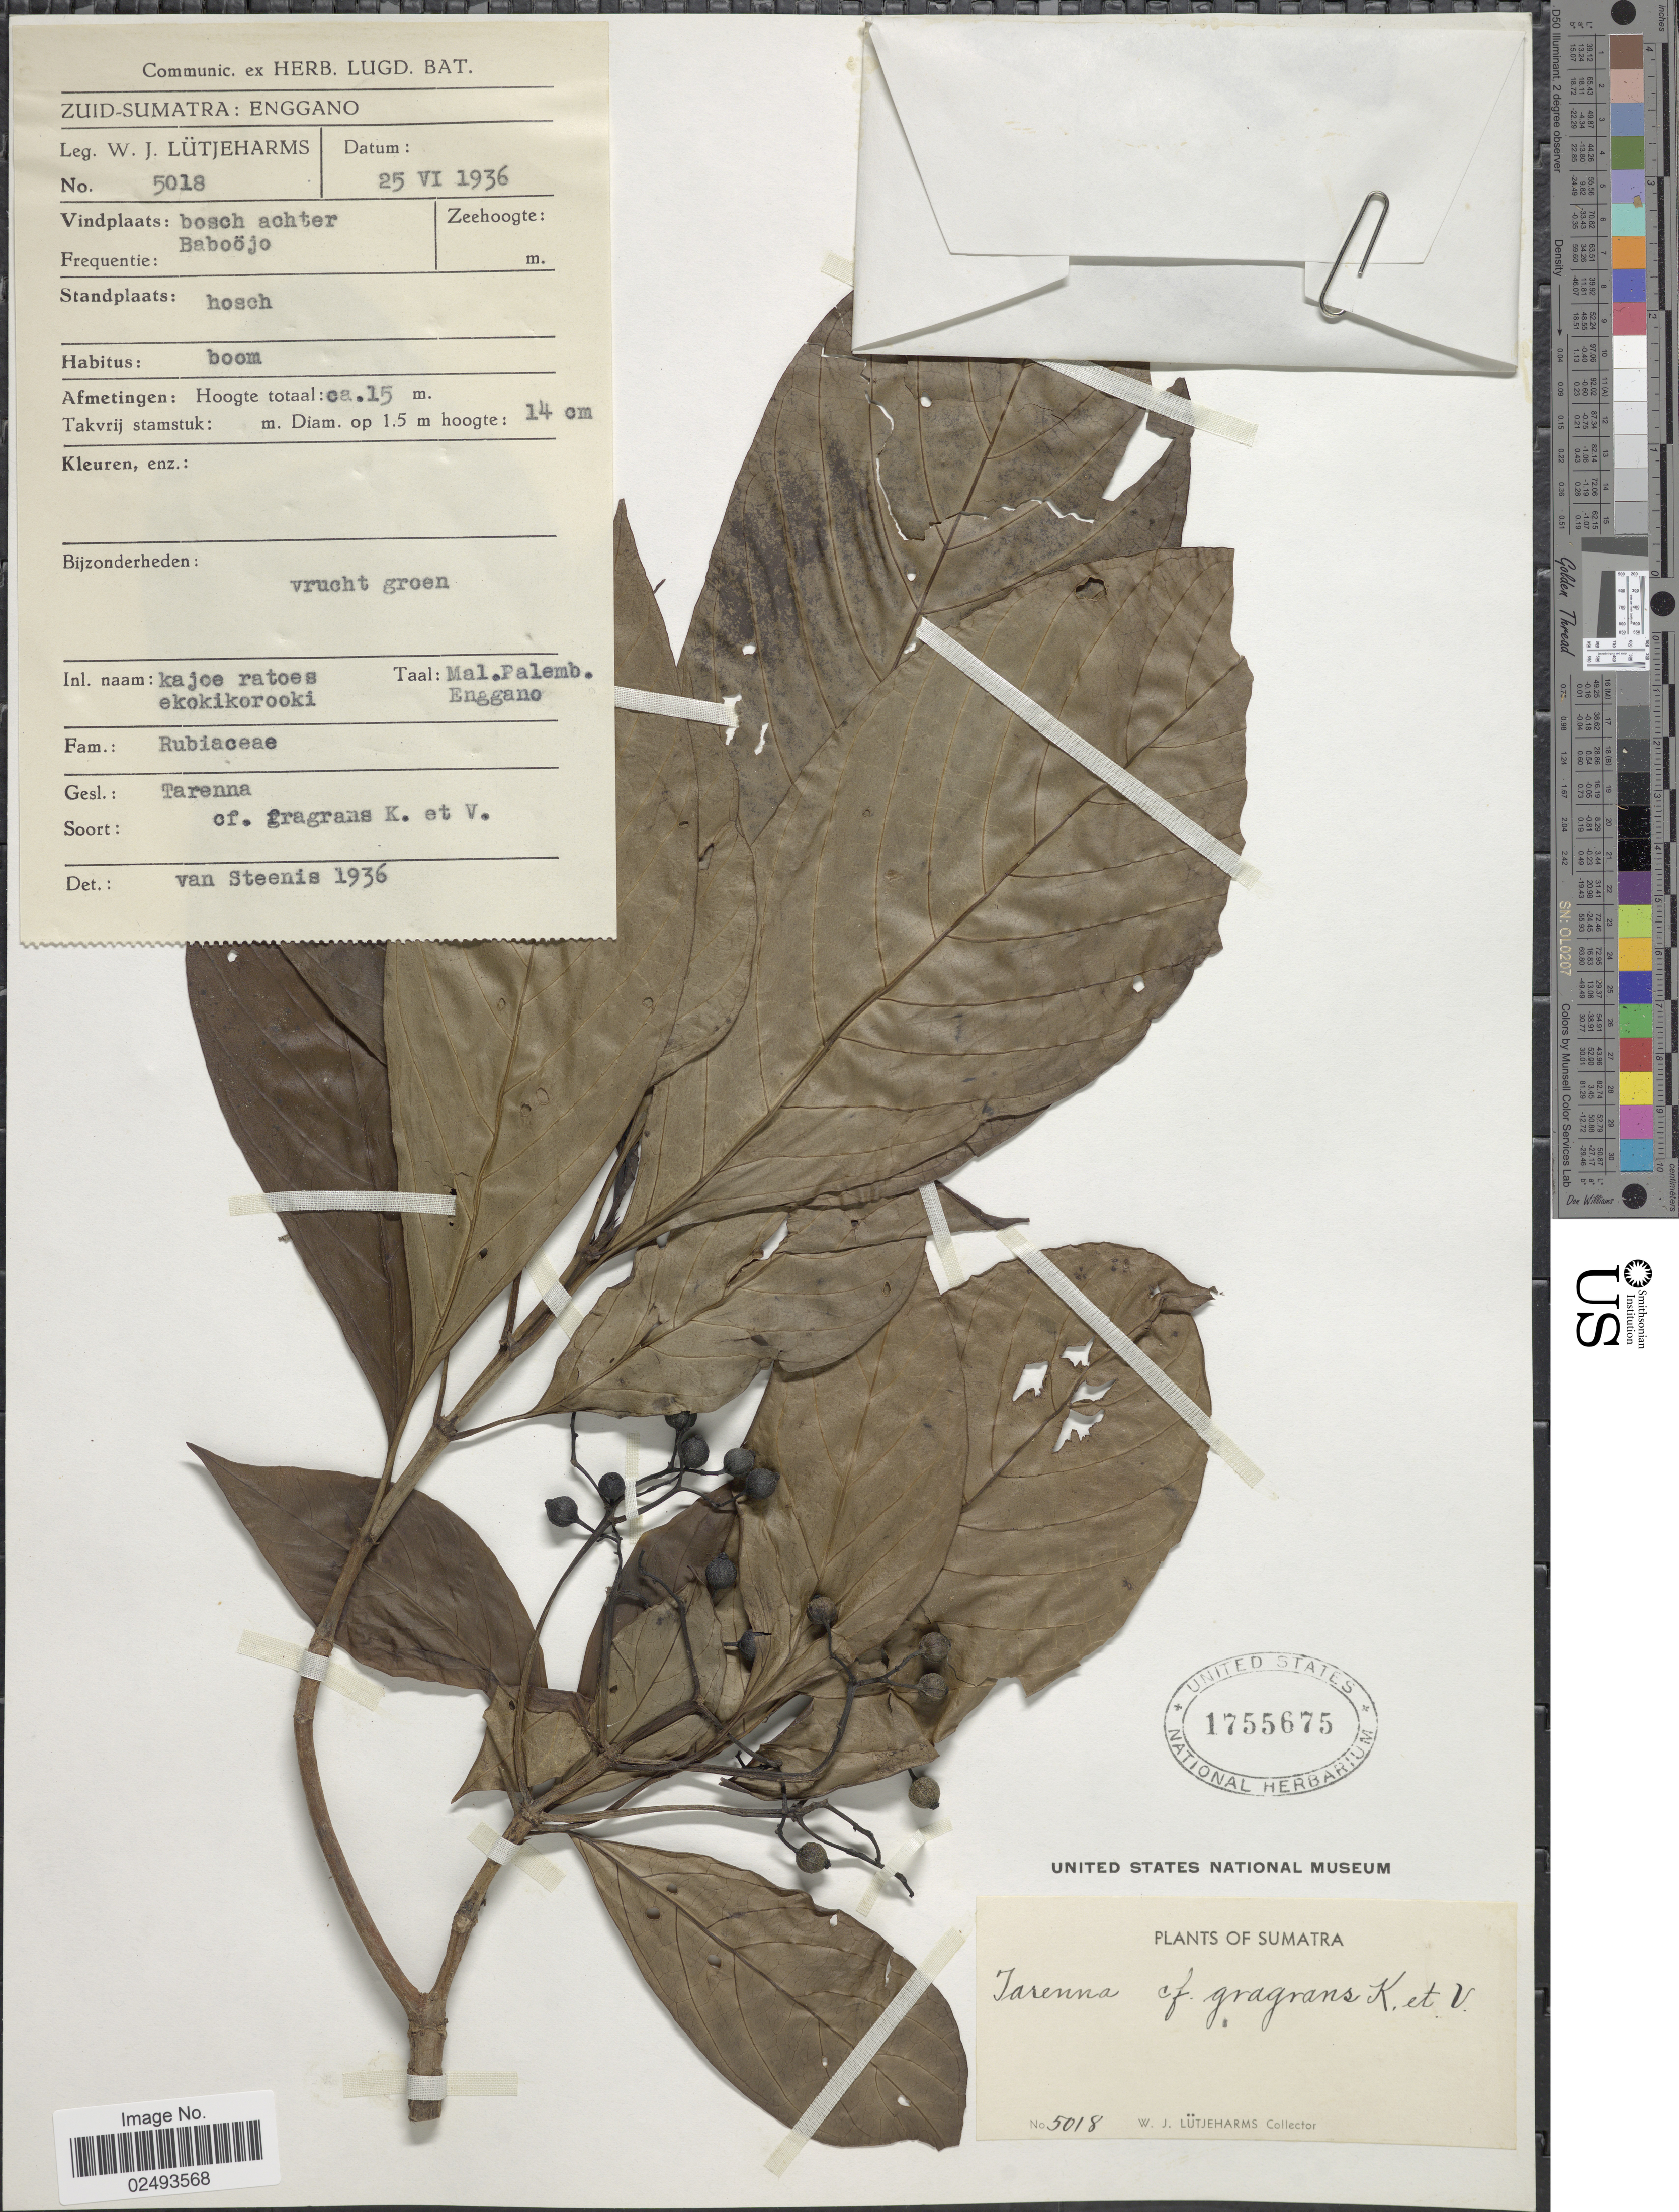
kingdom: Plantae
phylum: Tracheophyta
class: Magnoliopsida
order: Gentianales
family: Rubiaceae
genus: Tarenna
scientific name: Tarenna fragrans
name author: (Blume) Koord. & Valeton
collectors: W. Lütjeharms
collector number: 5018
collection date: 1936-06-25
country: Indonesia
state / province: Sumatra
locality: Zuid-Sumatra: Enggano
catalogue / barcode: US 1755675